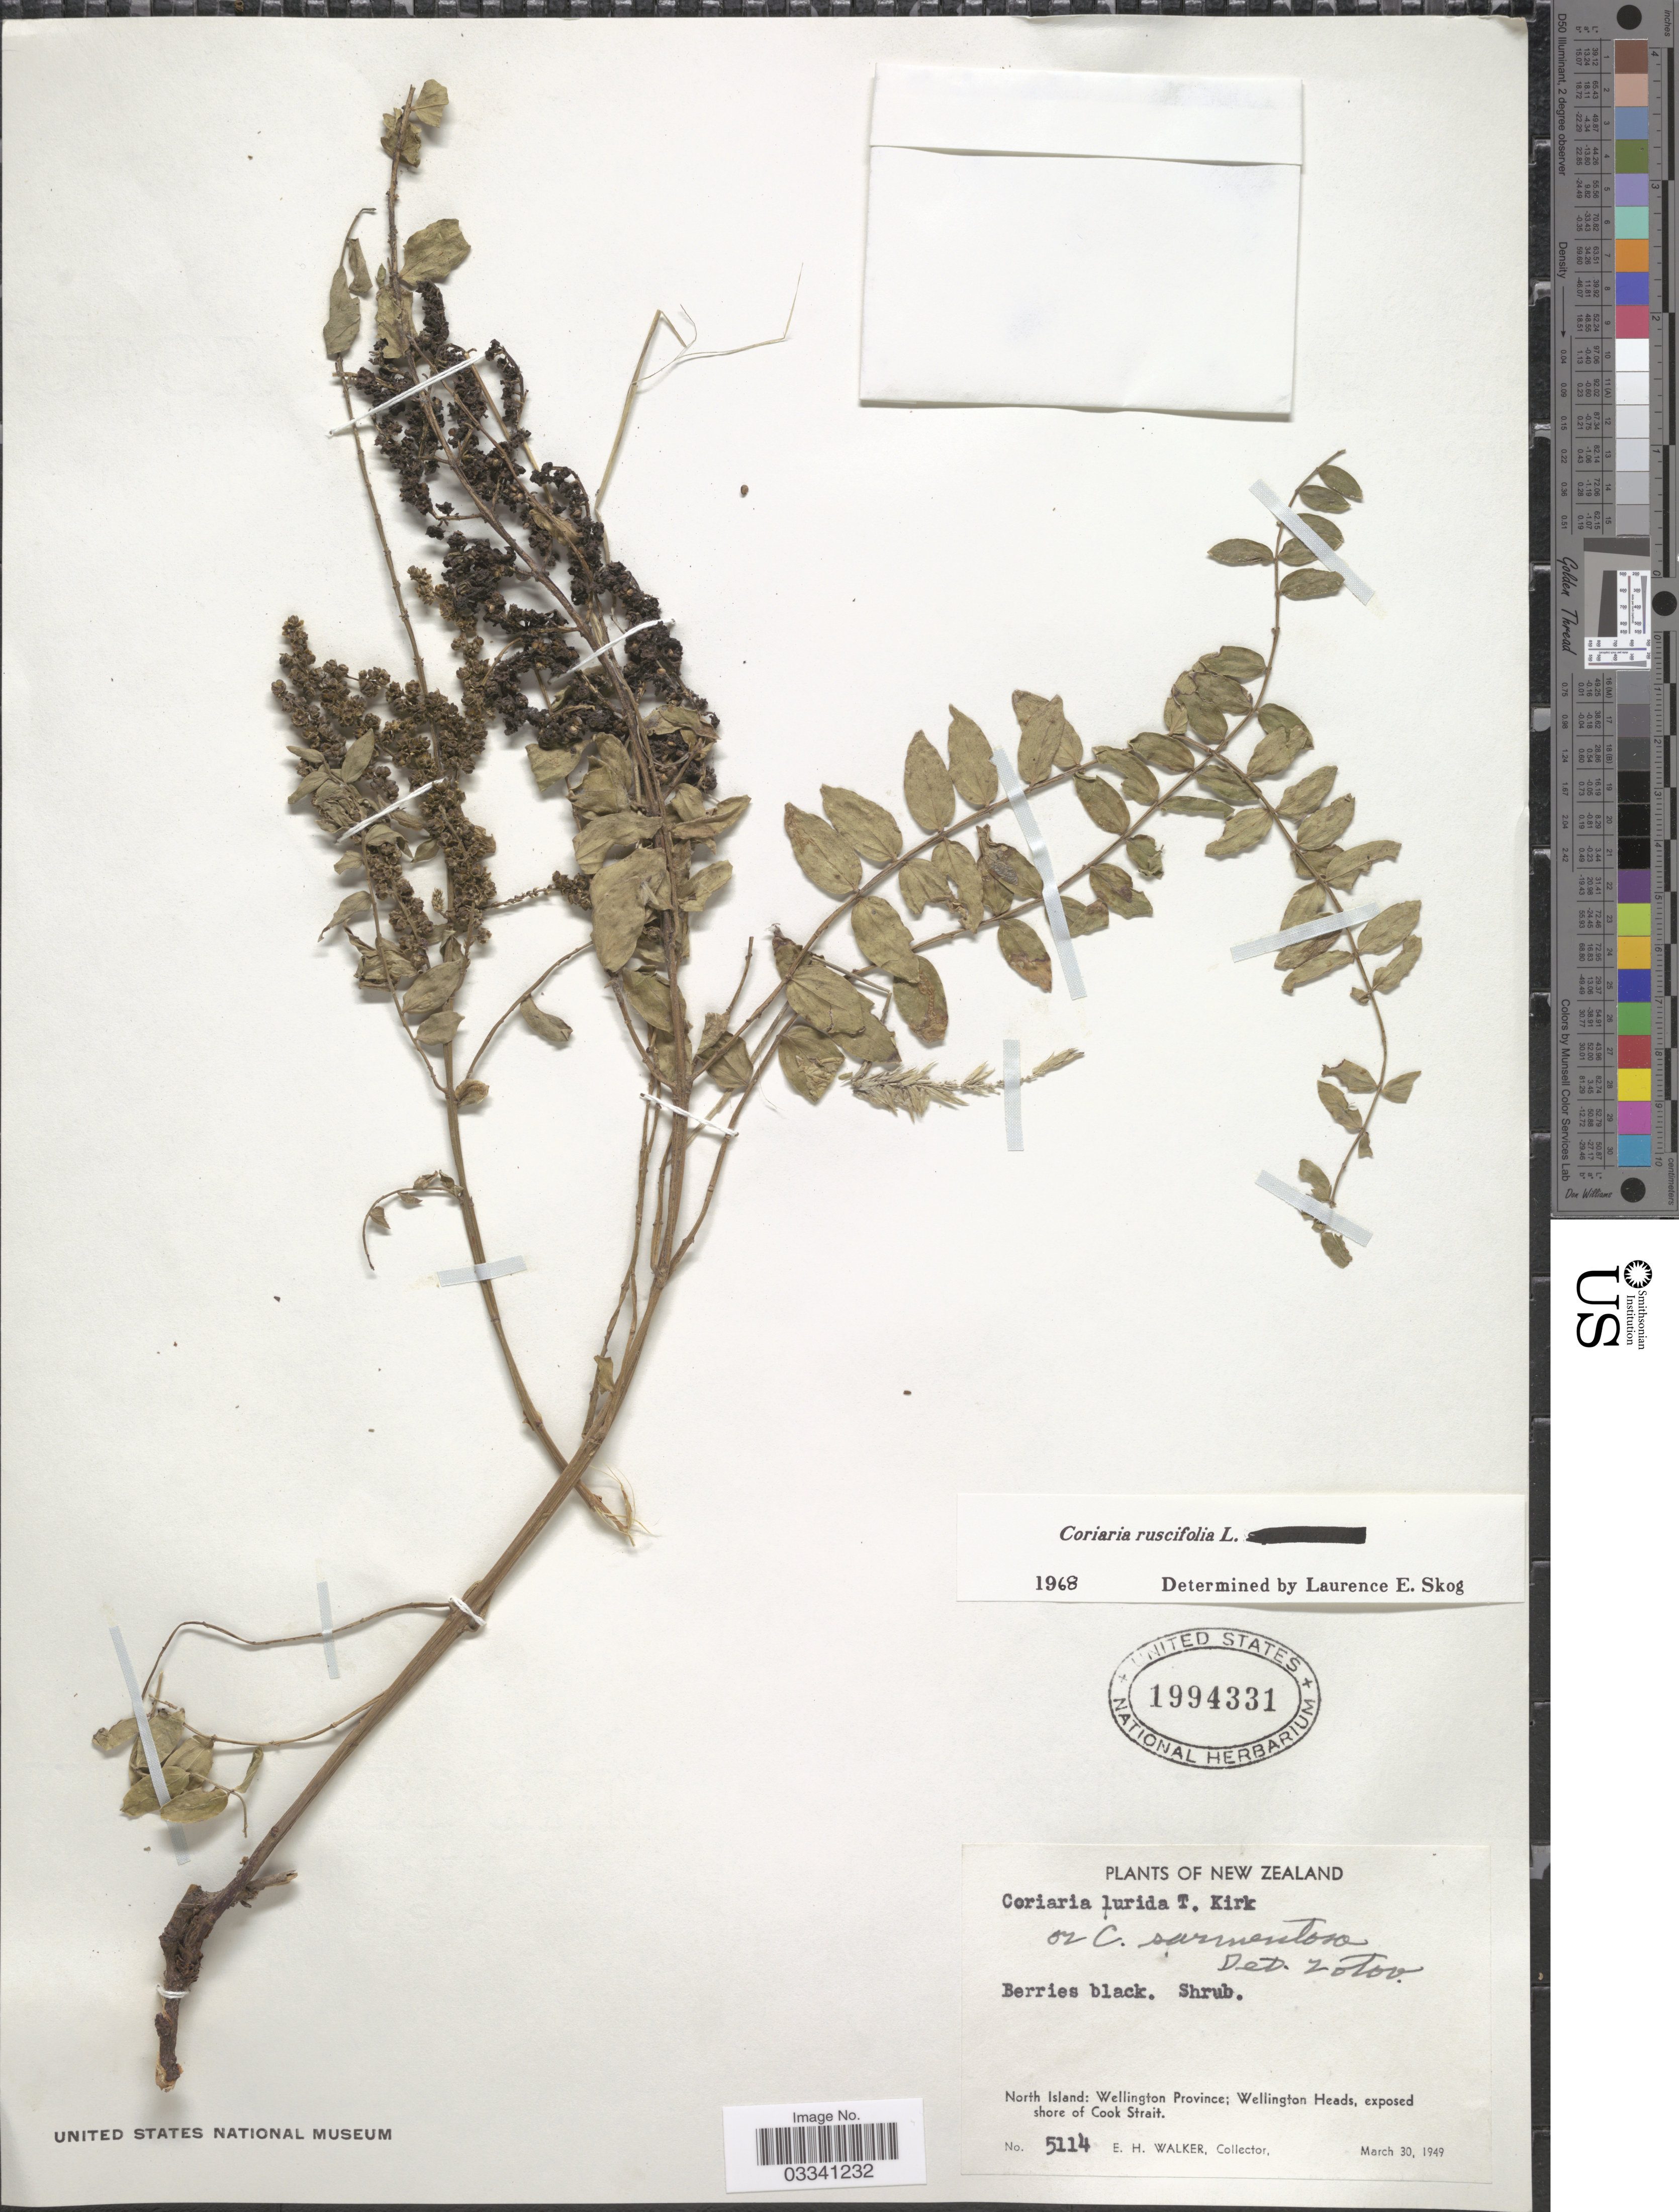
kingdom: Plantae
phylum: Tracheophyta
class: Magnoliopsida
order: Cucurbitales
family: Coriariaceae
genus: Coriaria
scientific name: Coriaria ruscifolia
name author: L.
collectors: E. H. Walker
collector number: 5114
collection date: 1949-03-30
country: New Zealand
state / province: Wellington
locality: North Island: Wellington Heads, exposed shore of Cook Strait.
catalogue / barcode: US 1994331